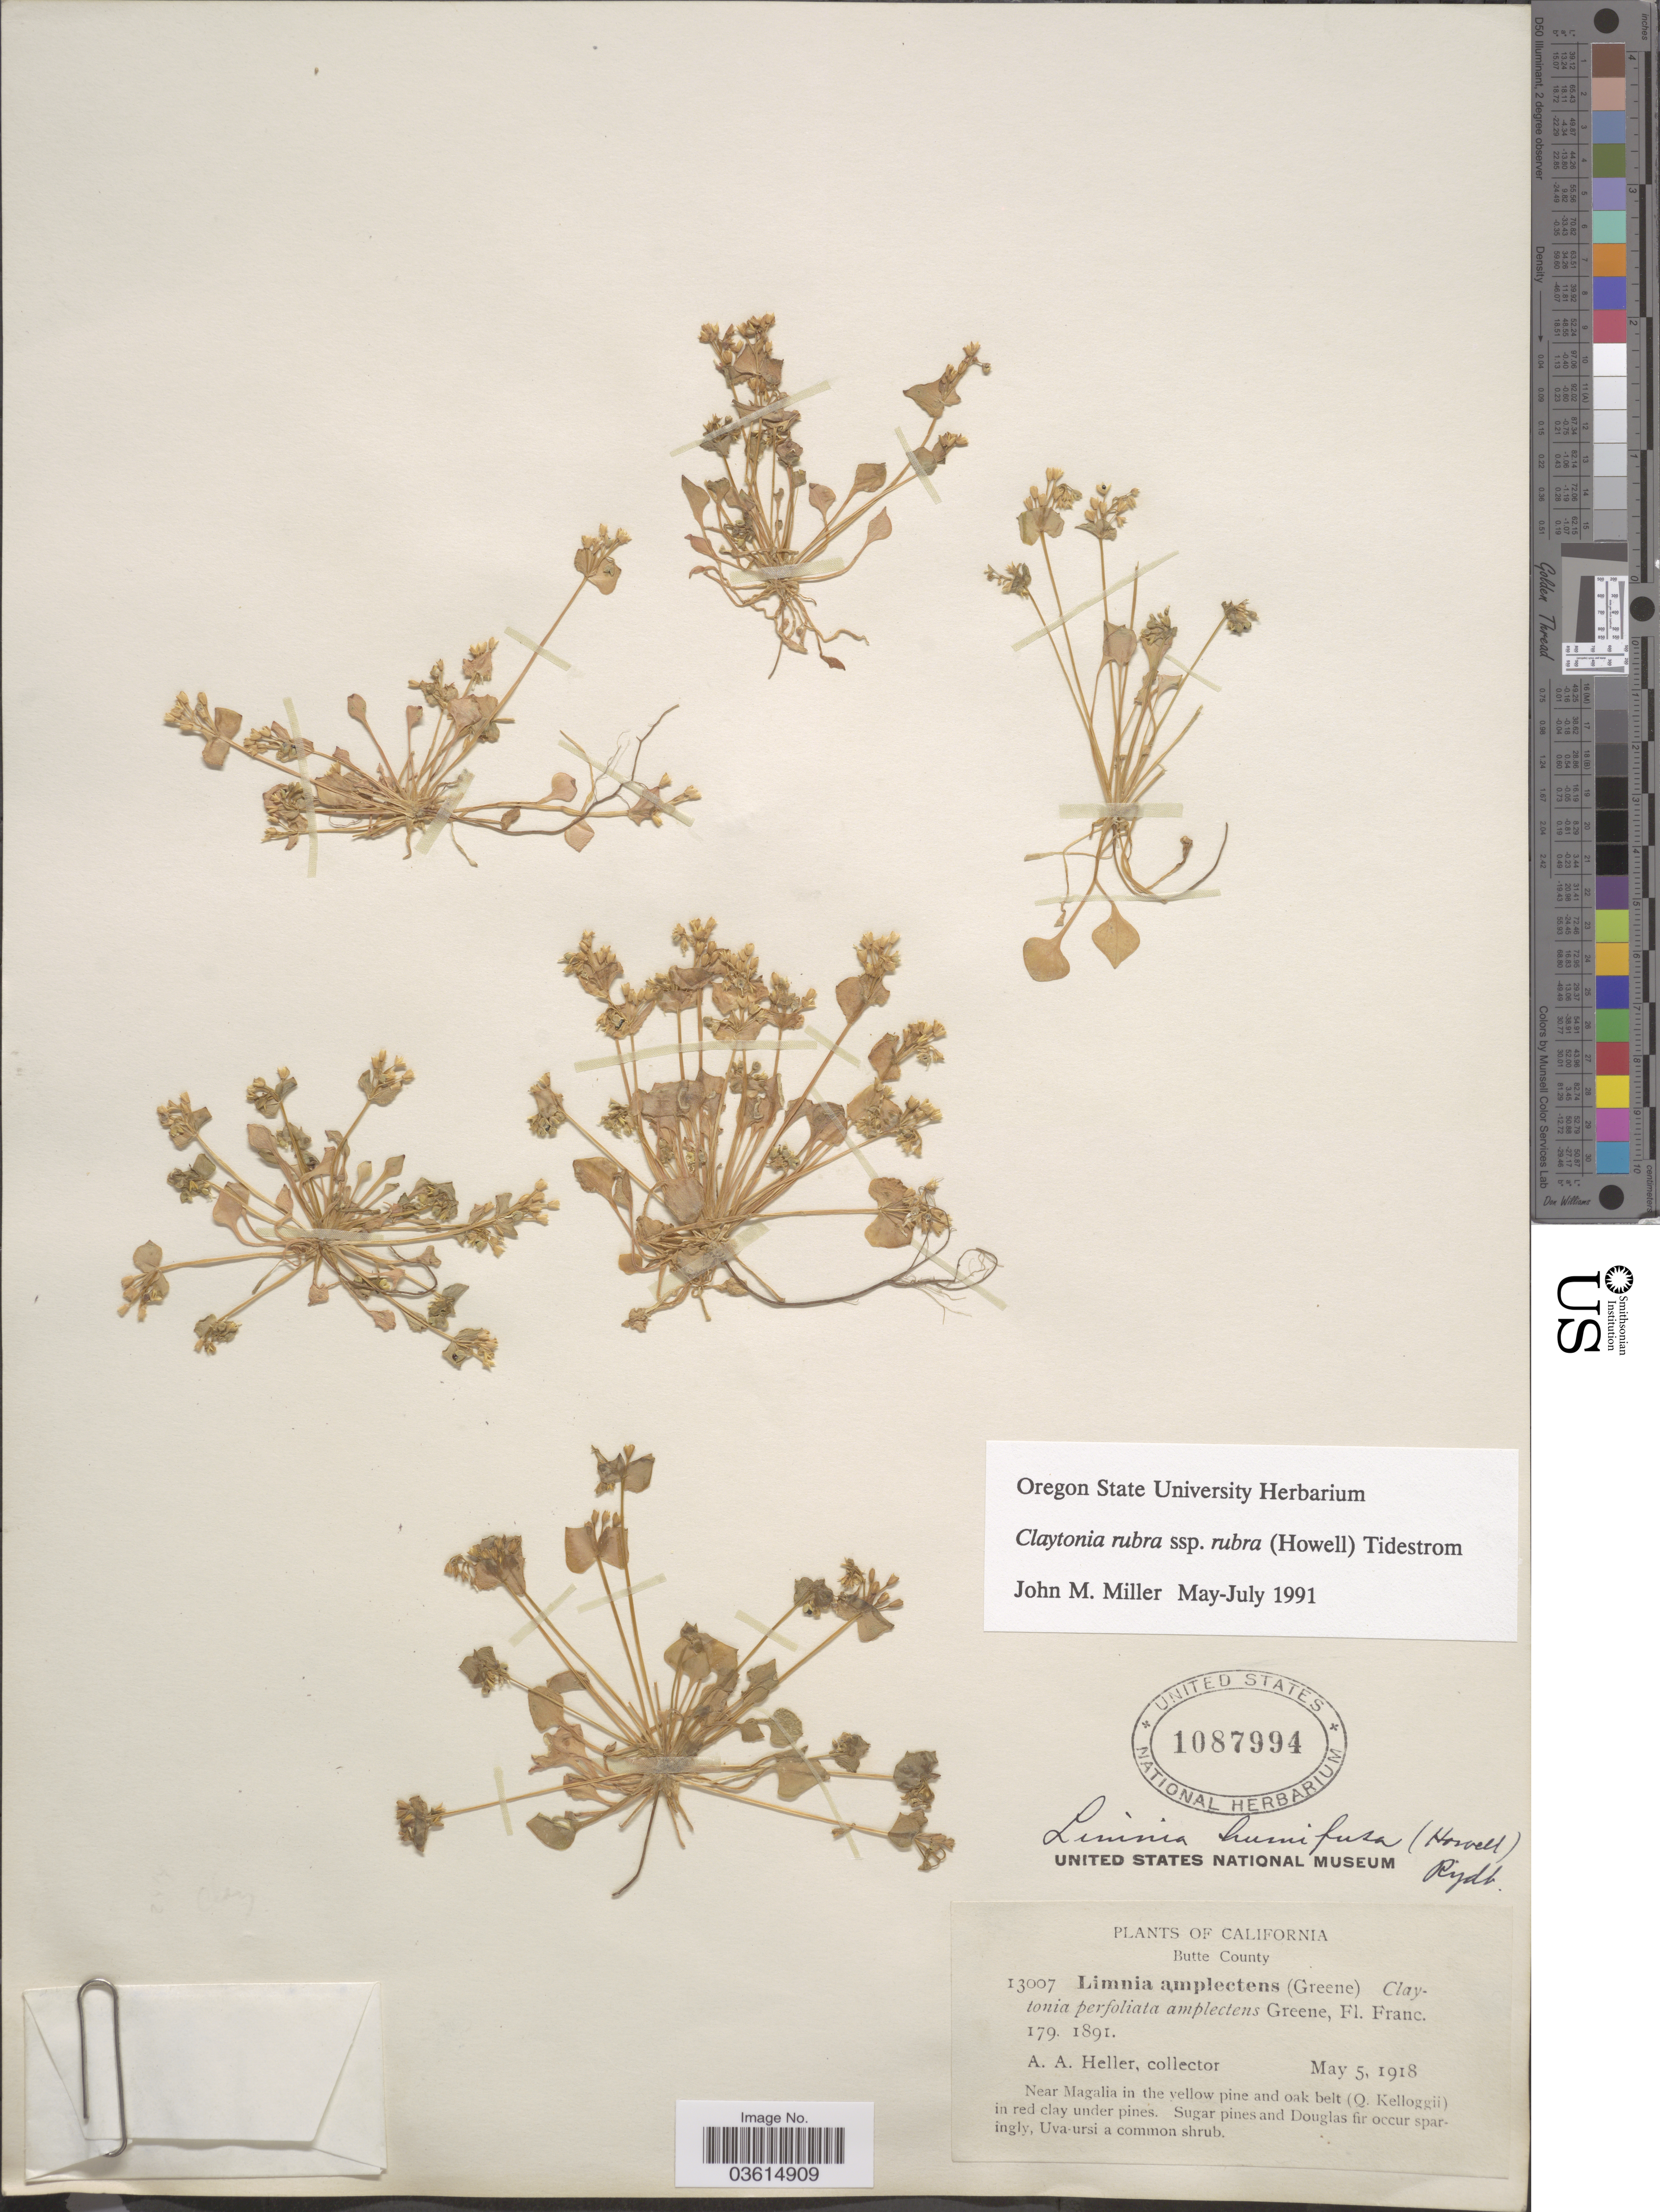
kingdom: Plantae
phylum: Tracheophyta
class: Magnoliopsida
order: Caryophyllales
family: Montiaceae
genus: Claytonia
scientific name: Claytonia rubra subsp. rubra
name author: (Howell) Tidestr.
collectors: A. A. Heller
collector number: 13007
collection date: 1918-05-05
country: United States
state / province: California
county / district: Butte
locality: Butte County. Near Magalia.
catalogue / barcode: US 1087994